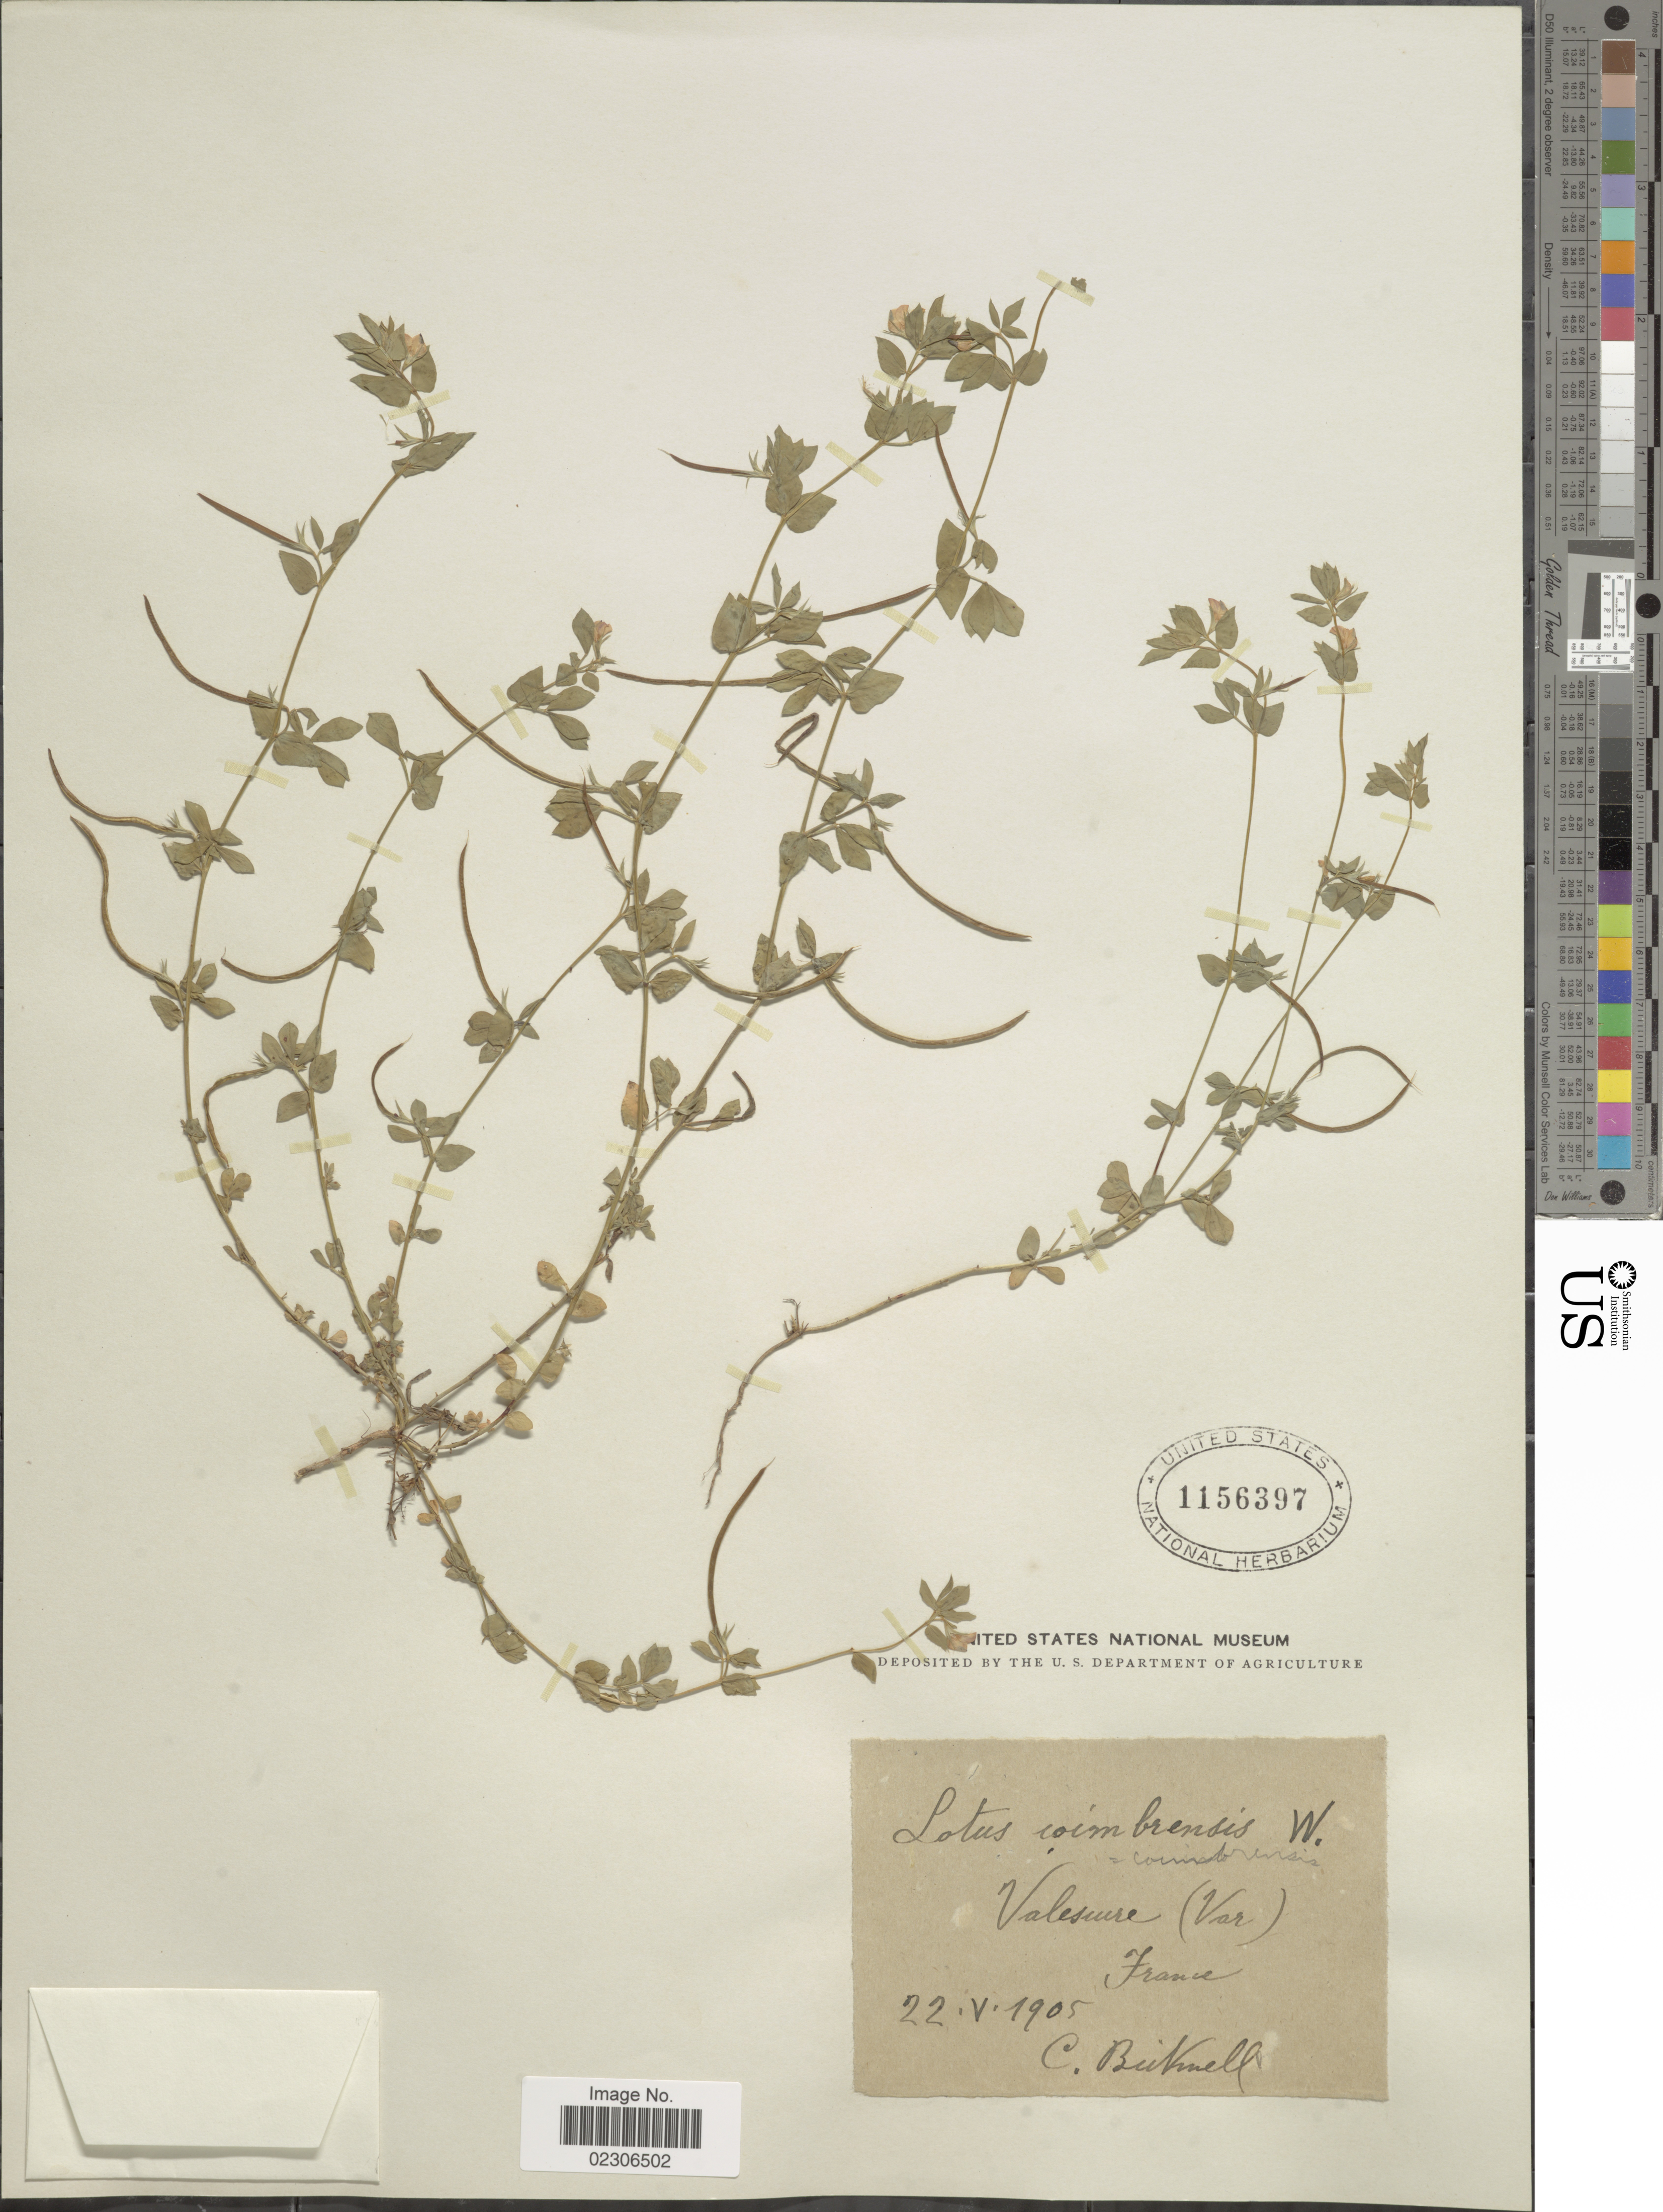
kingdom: Plantae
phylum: Tracheophyta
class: Magnoliopsida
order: Fabales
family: Fabaceae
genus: Lotus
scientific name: Lotus coimbrensis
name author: Willd.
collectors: C. Bicknell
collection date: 1905-05-22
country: France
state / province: Provence-Alpes-Côte d'Azur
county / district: Var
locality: Valesure (Var) France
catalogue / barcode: US 1156397